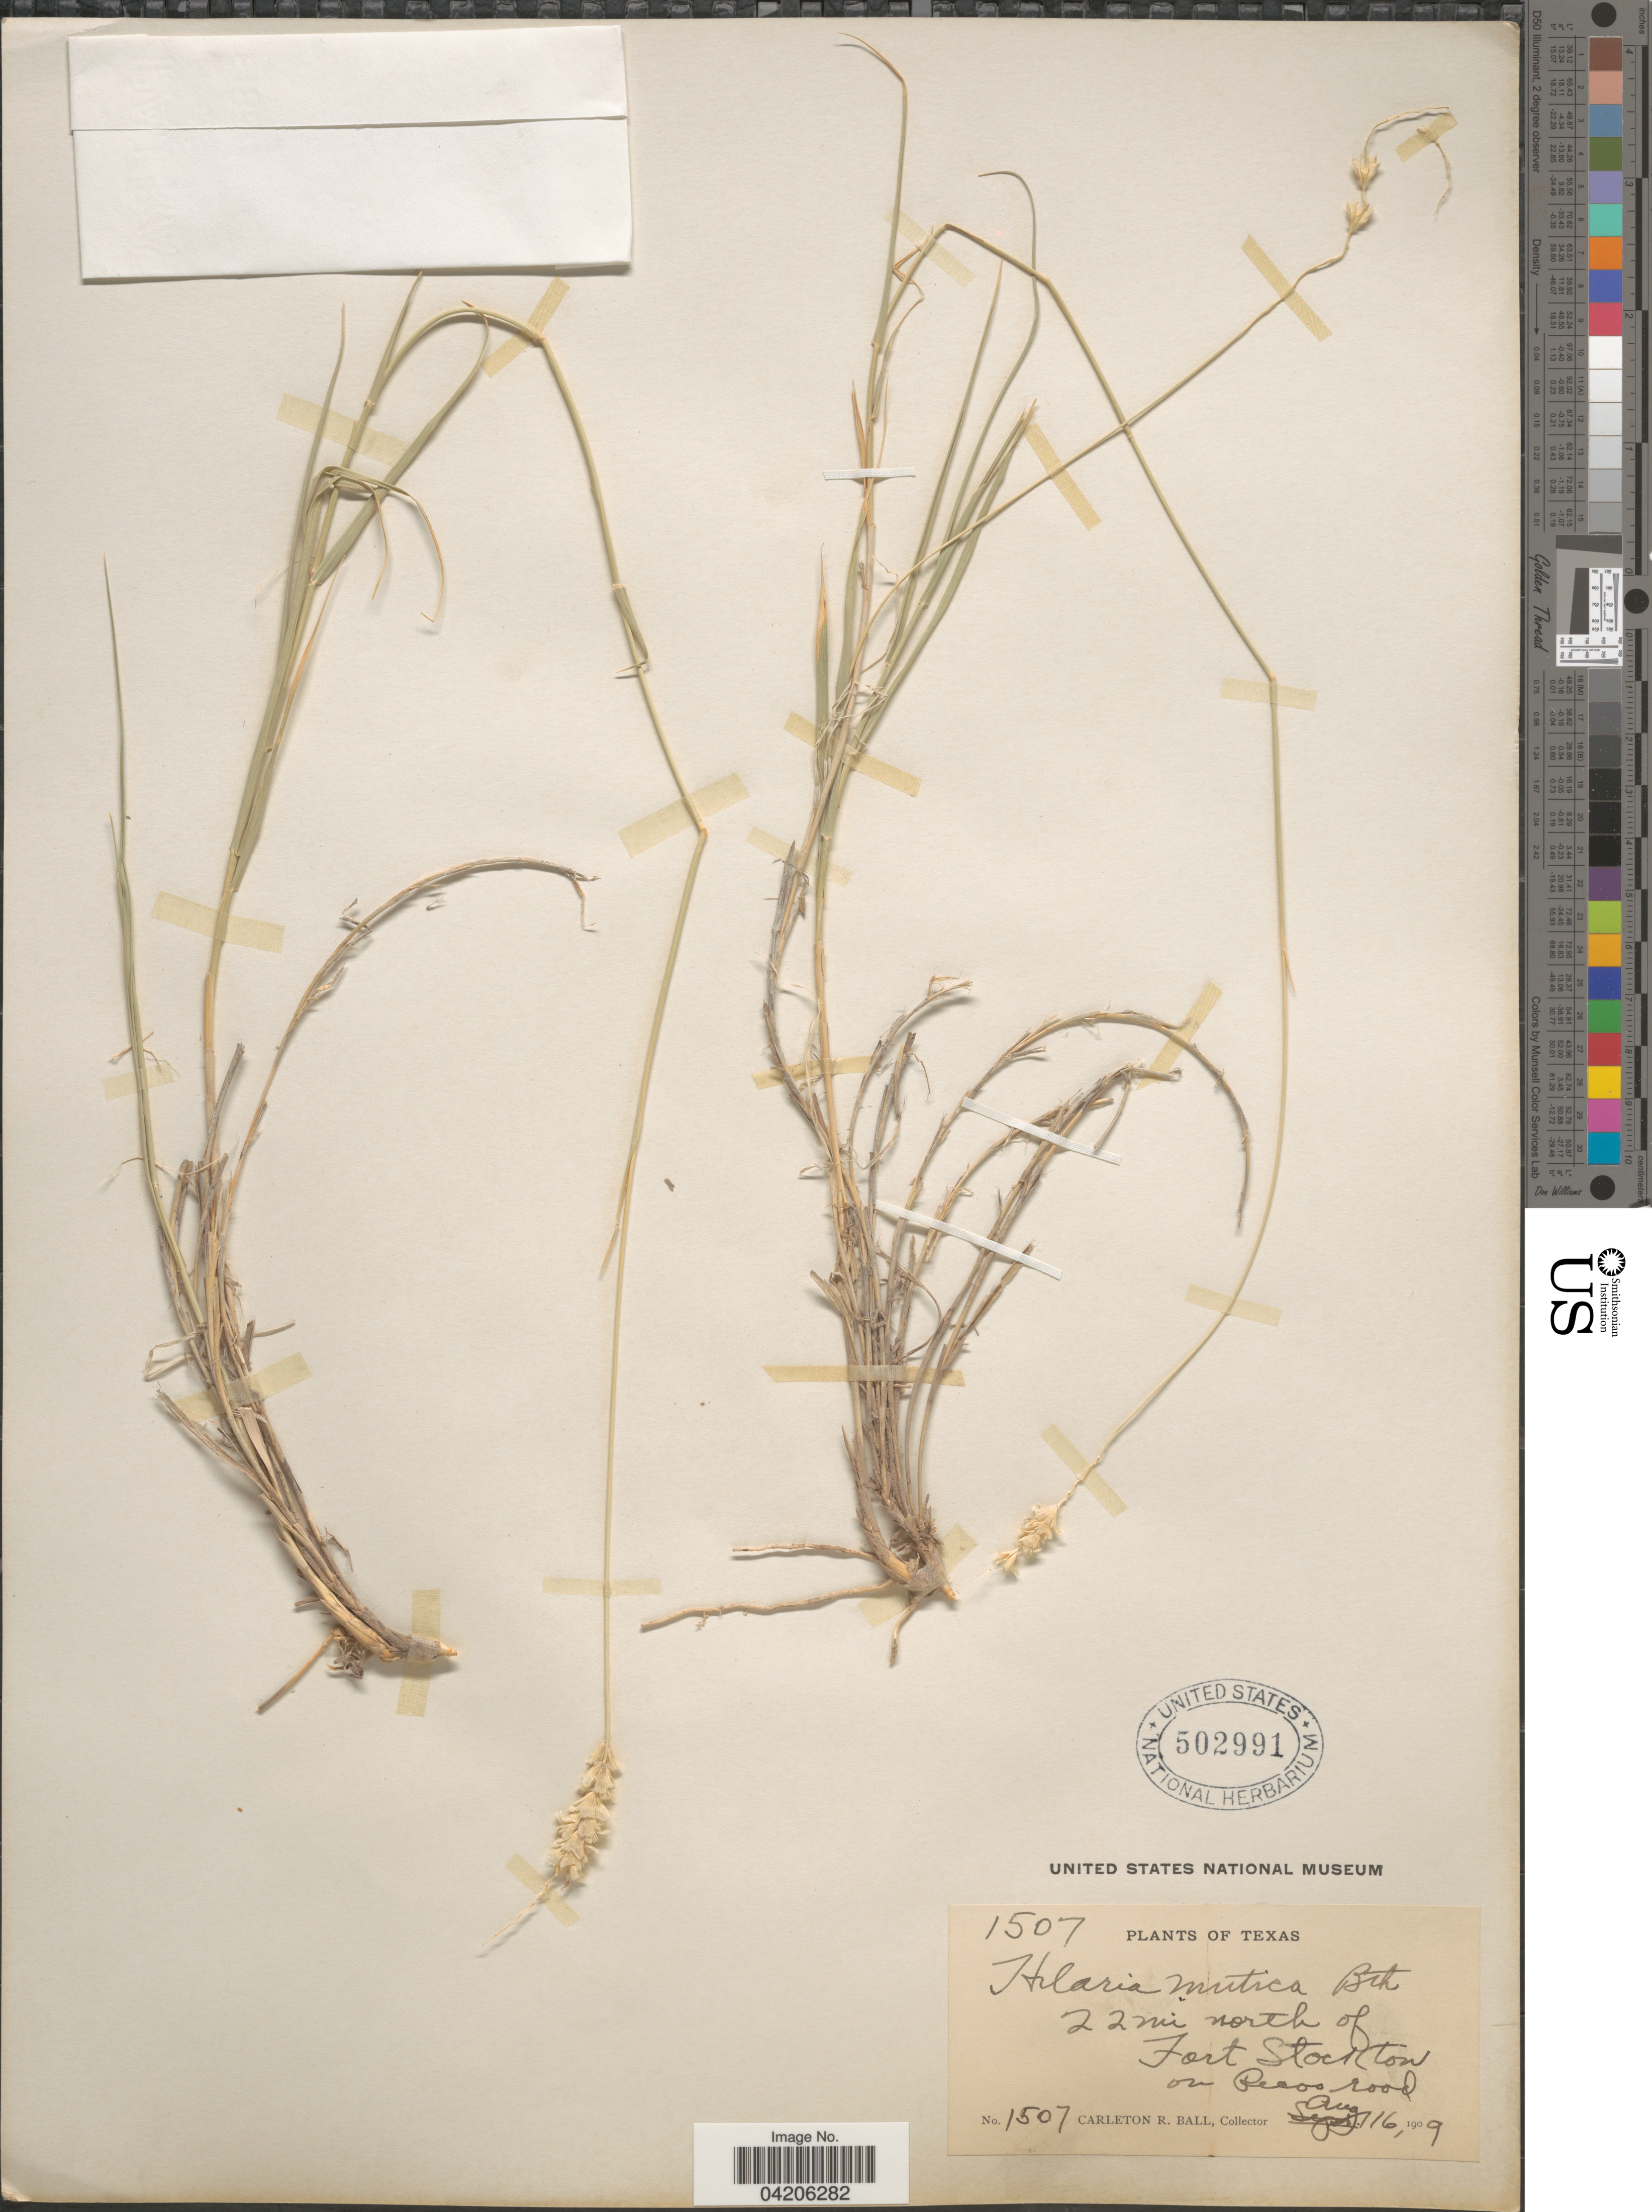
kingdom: Plantae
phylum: Tracheophyta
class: Liliopsida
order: Poales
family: Poaceae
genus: Hilaria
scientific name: Hilaria mutica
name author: (Buckley) Benth.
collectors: C. R. Ball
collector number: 1507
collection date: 1909-08-16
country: United States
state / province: Texas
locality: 22 mi north of Fort Stockton on Pecos road.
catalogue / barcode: US 502991